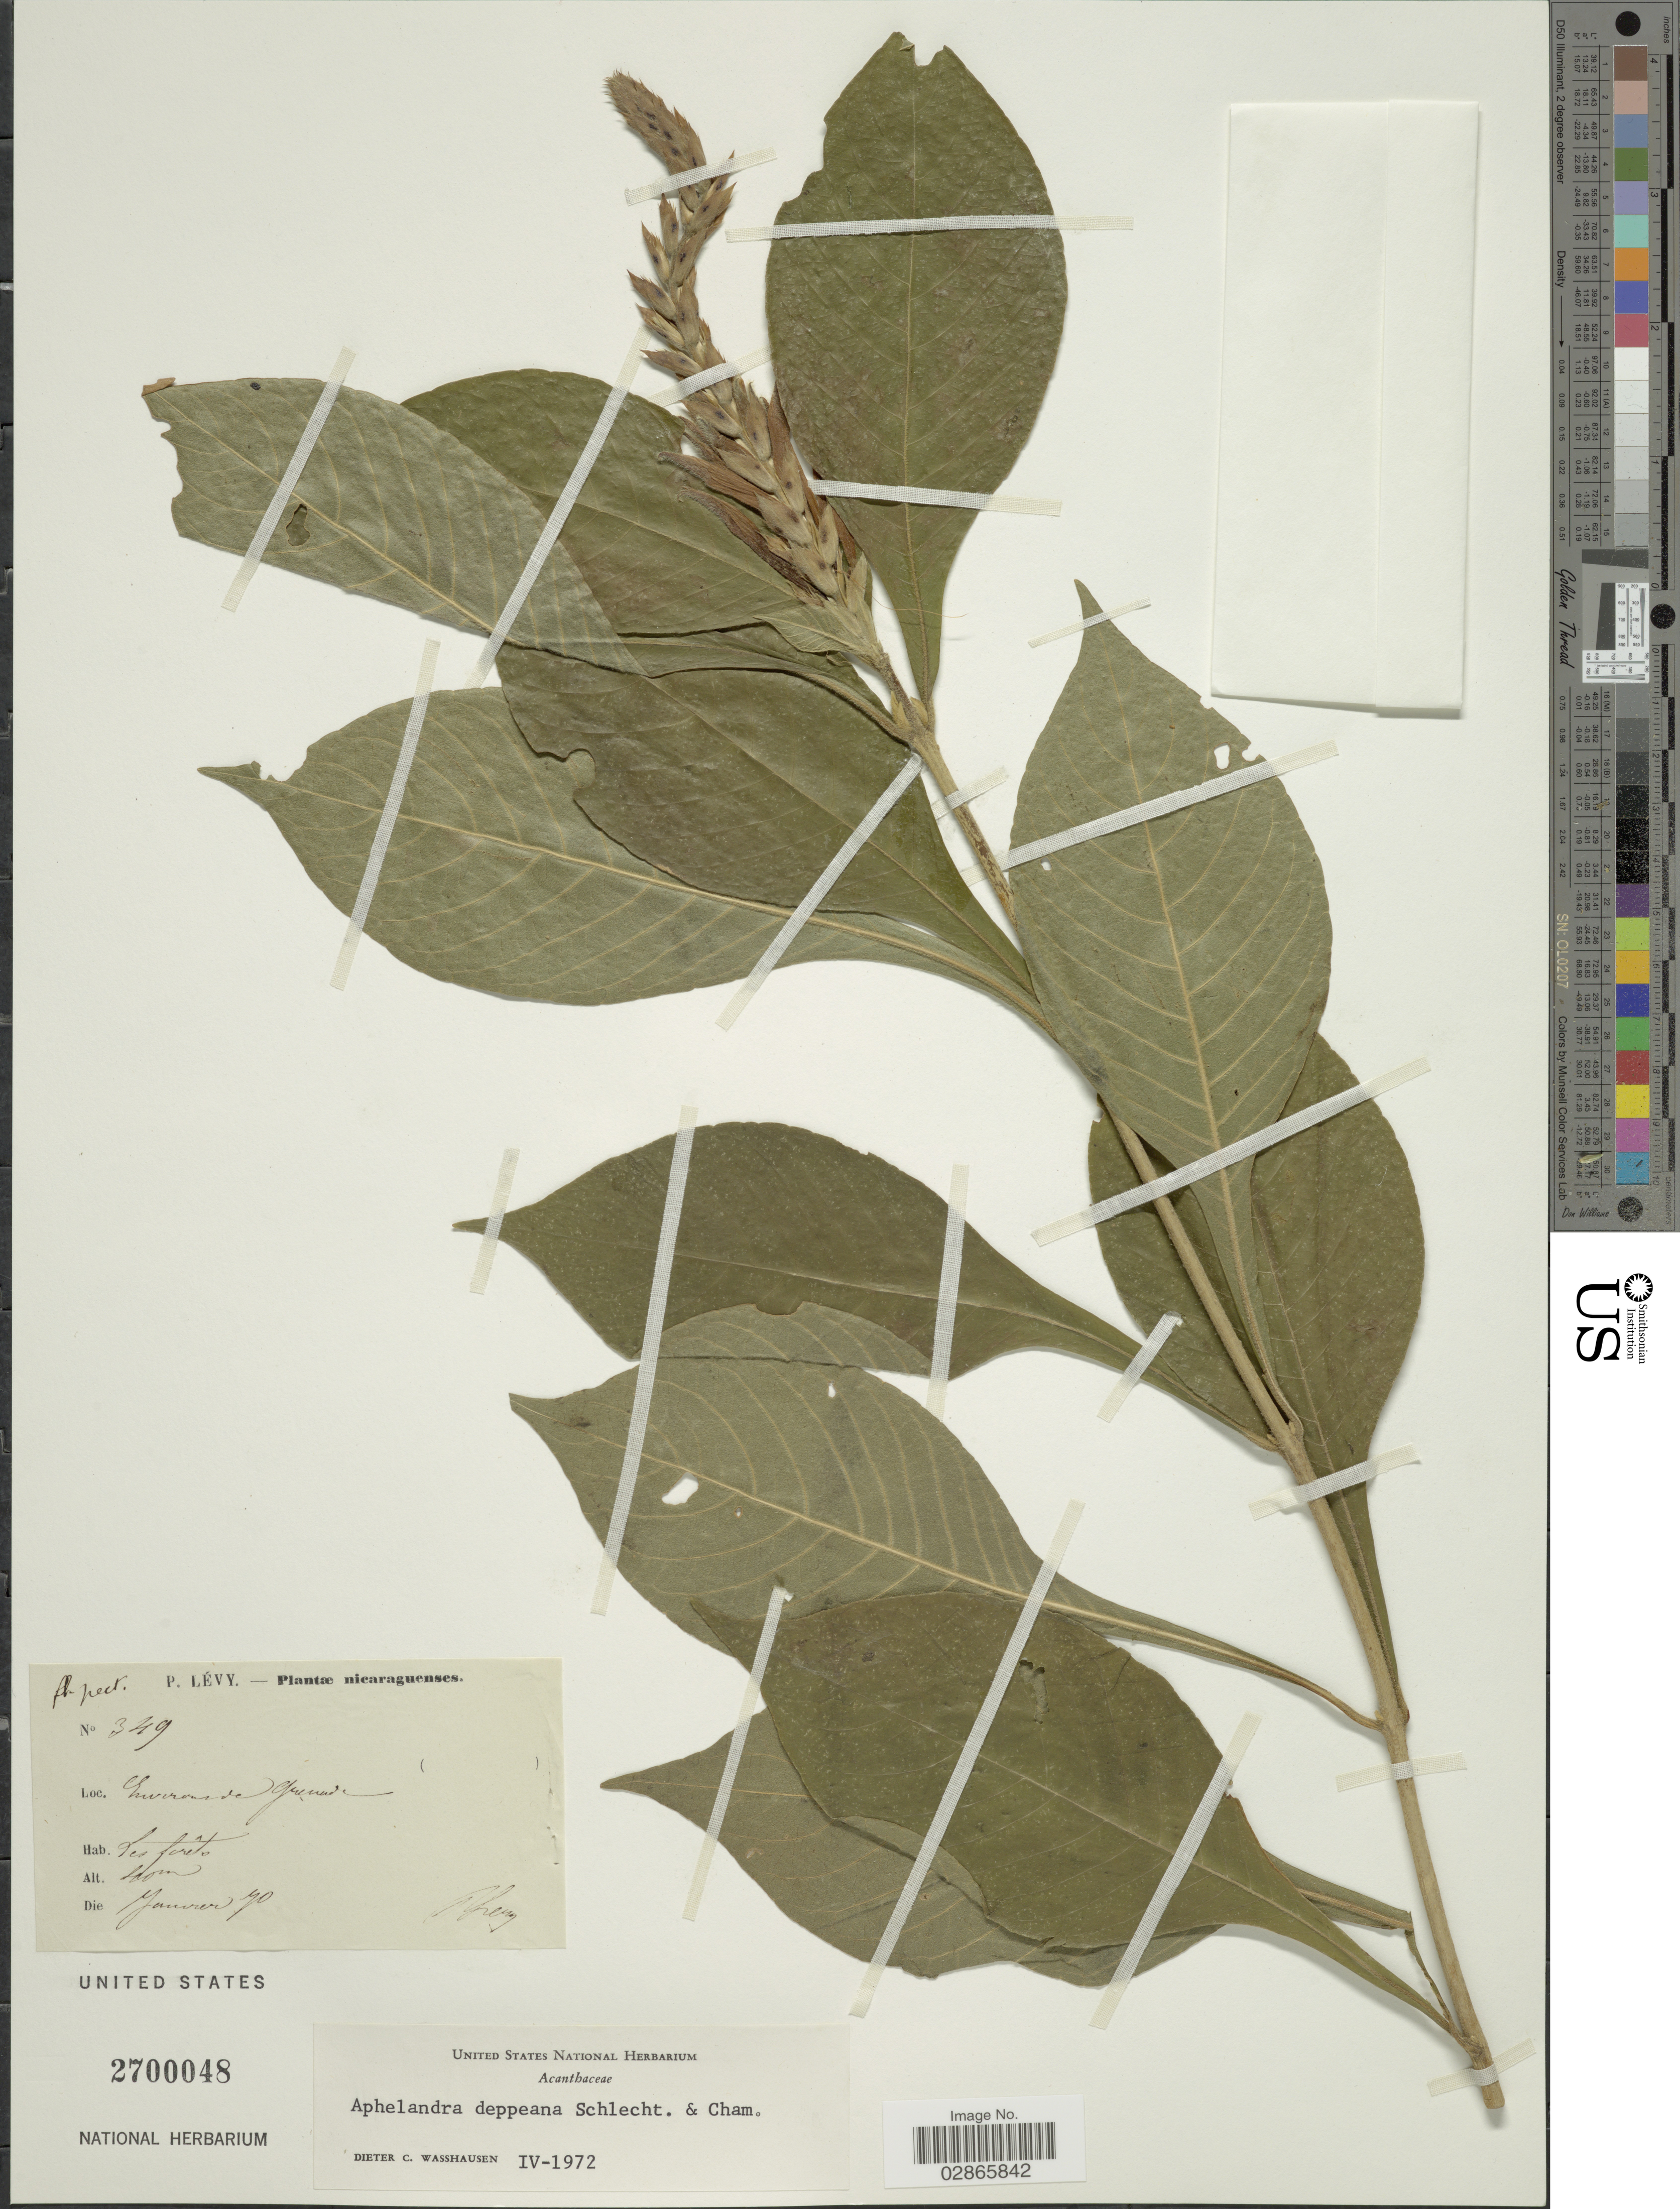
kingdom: Plantae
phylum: Tracheophyta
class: Magnoliopsida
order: Lamiales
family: Acanthaceae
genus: Aphelandra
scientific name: Aphelandra deppeana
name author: Schltdl. & Cham.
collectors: P. Lévy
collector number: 349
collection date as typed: Transcribed d/m/y: /1/70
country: Nicaragua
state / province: Granada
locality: Environs de Grenade.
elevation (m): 40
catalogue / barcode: US 2700048